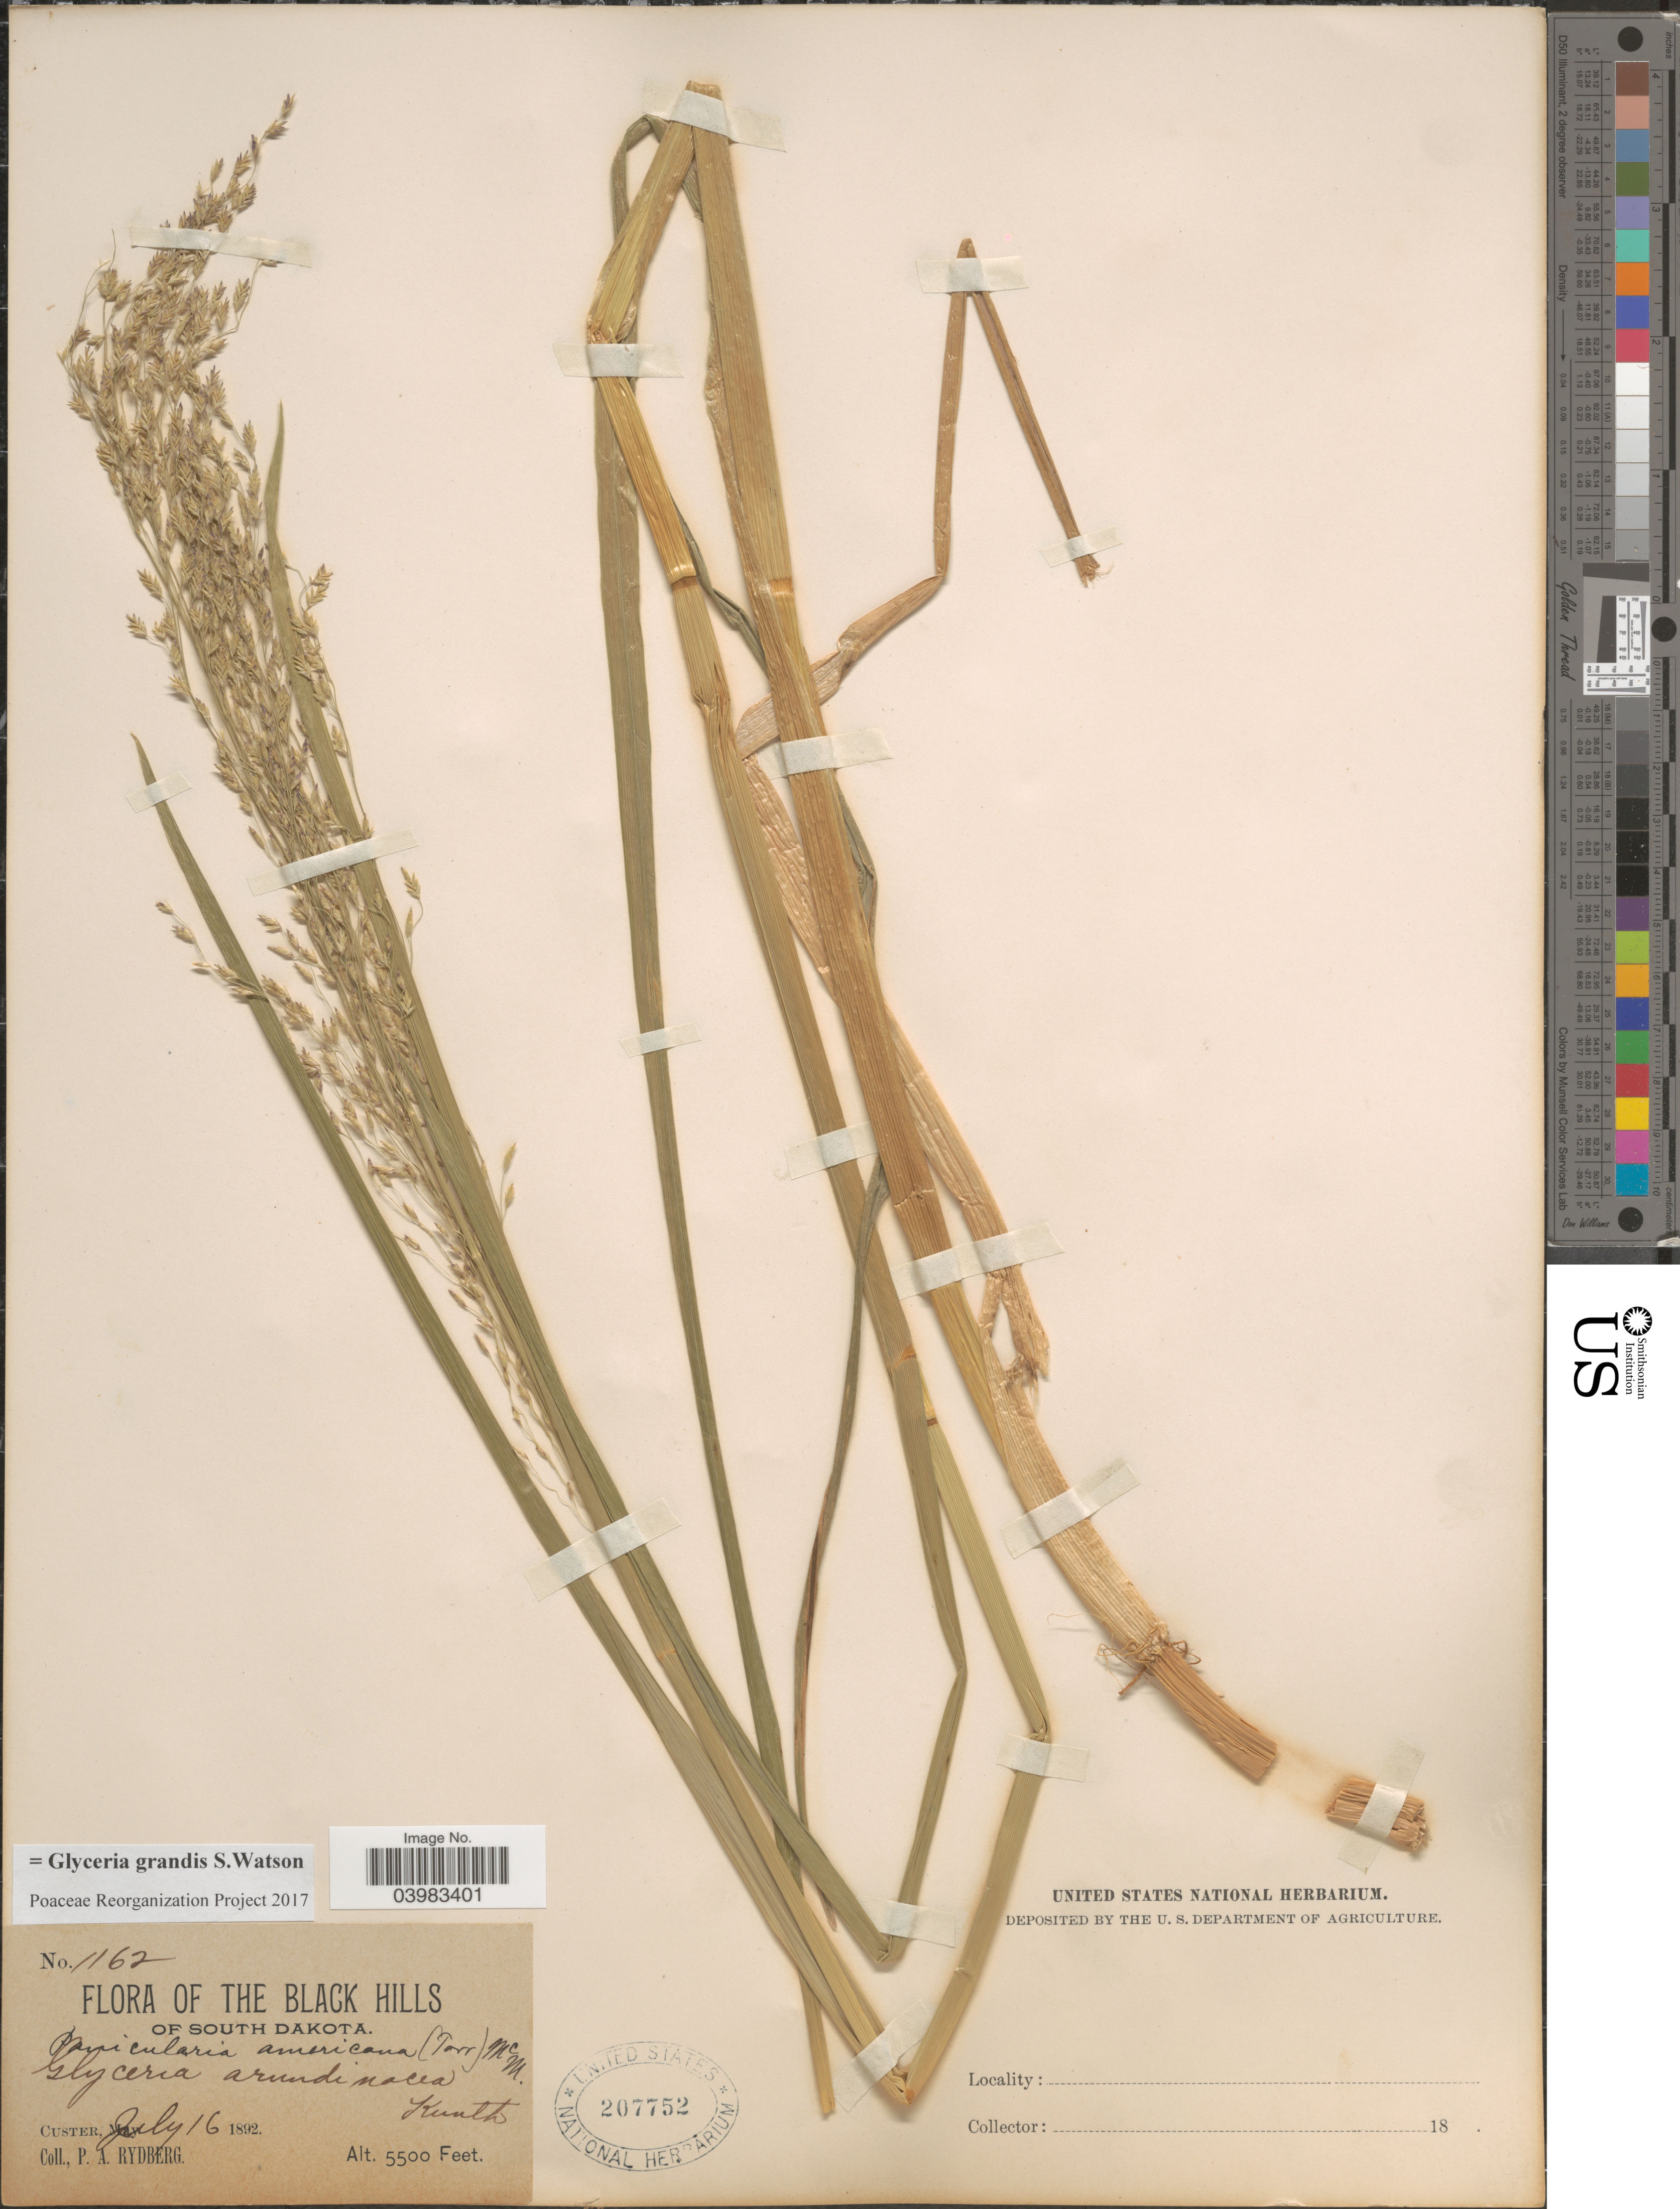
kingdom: Plantae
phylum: Tracheophyta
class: Liliopsida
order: Poales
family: Poaceae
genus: Glyceria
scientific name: Glyceria grandis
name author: S. Watson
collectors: P. A. Rydberg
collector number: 1162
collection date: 1892-07-16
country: United States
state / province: South Dakota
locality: The Black Hills of South Dakota. Custer.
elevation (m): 1676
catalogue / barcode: US 207752